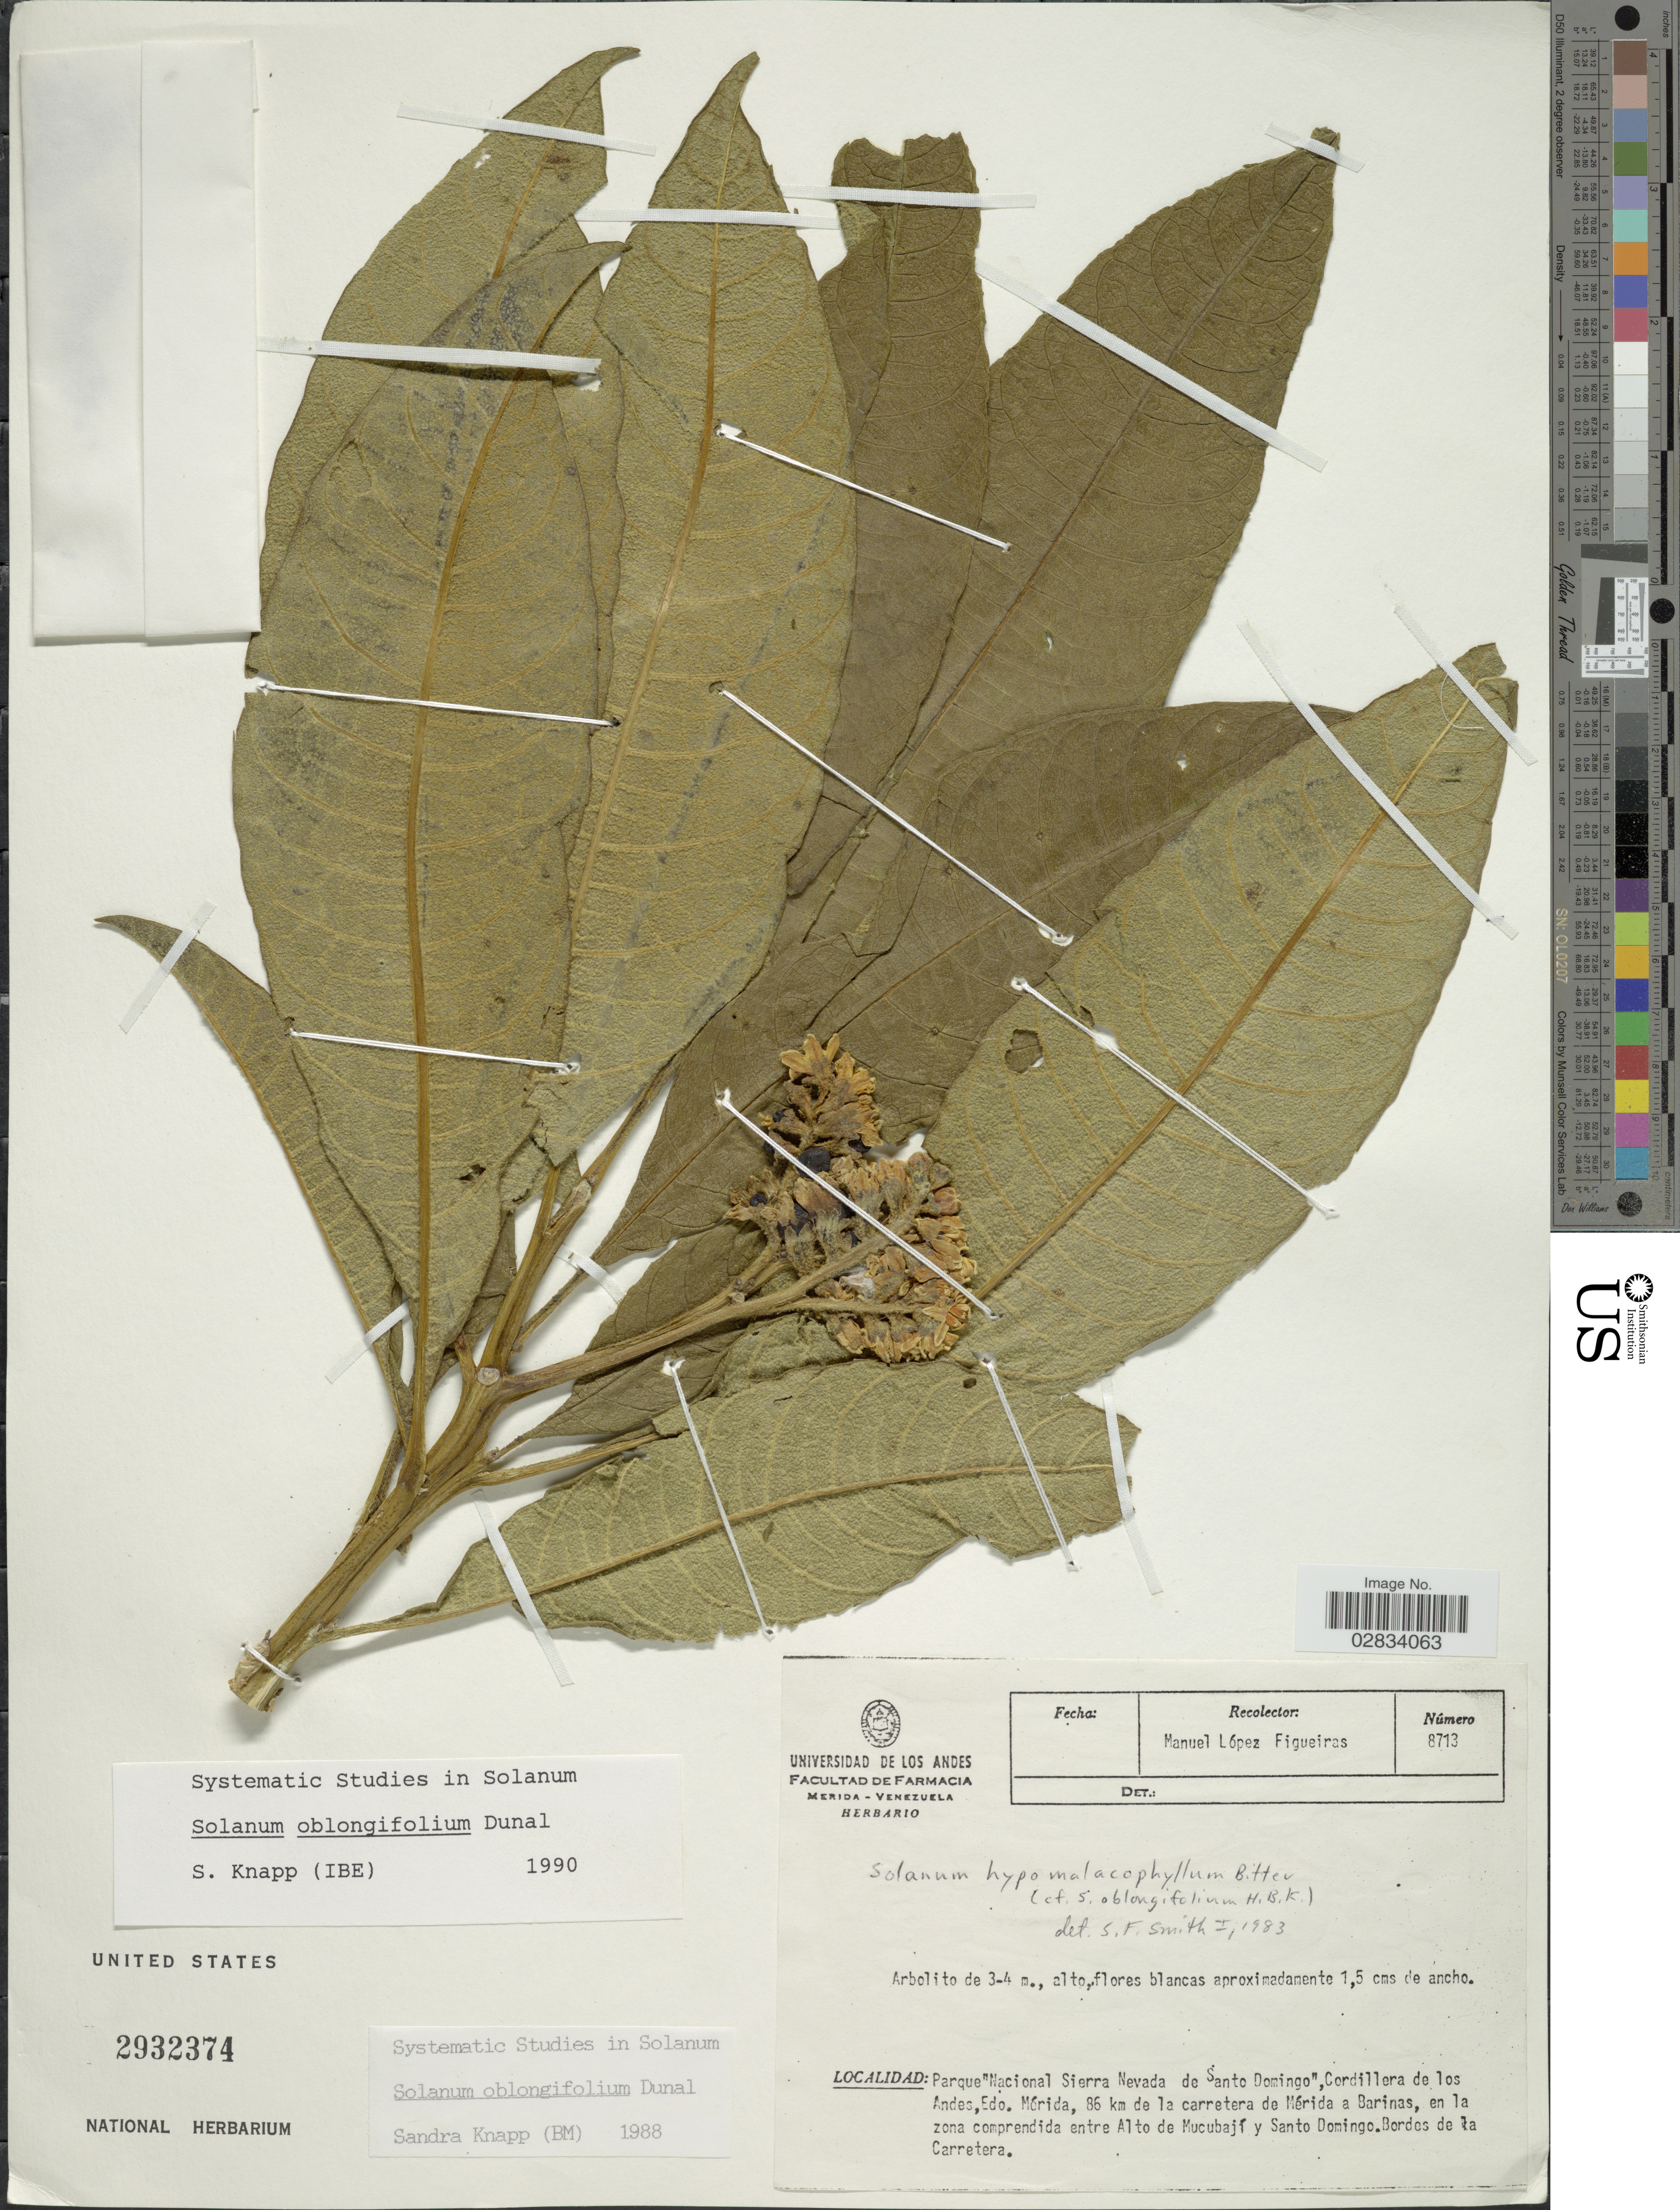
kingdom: Plantae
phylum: Tracheophyta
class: Magnoliopsida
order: Solanales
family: Solanaceae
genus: Solanum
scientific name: Solanum oblongifolium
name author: Duval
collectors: M. López Figueiras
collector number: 8713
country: Venezuela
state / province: Mérida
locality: Parque 'Nacional Sierra Nevada de Santo Domingo', Cordillera de los Andes, 86 km de la carretera de Mérida a Barinas, en la zona comprendida entre Alto de Mucubají y Santo Domingo, Bordos de la Carretera.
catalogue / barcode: US 2932374